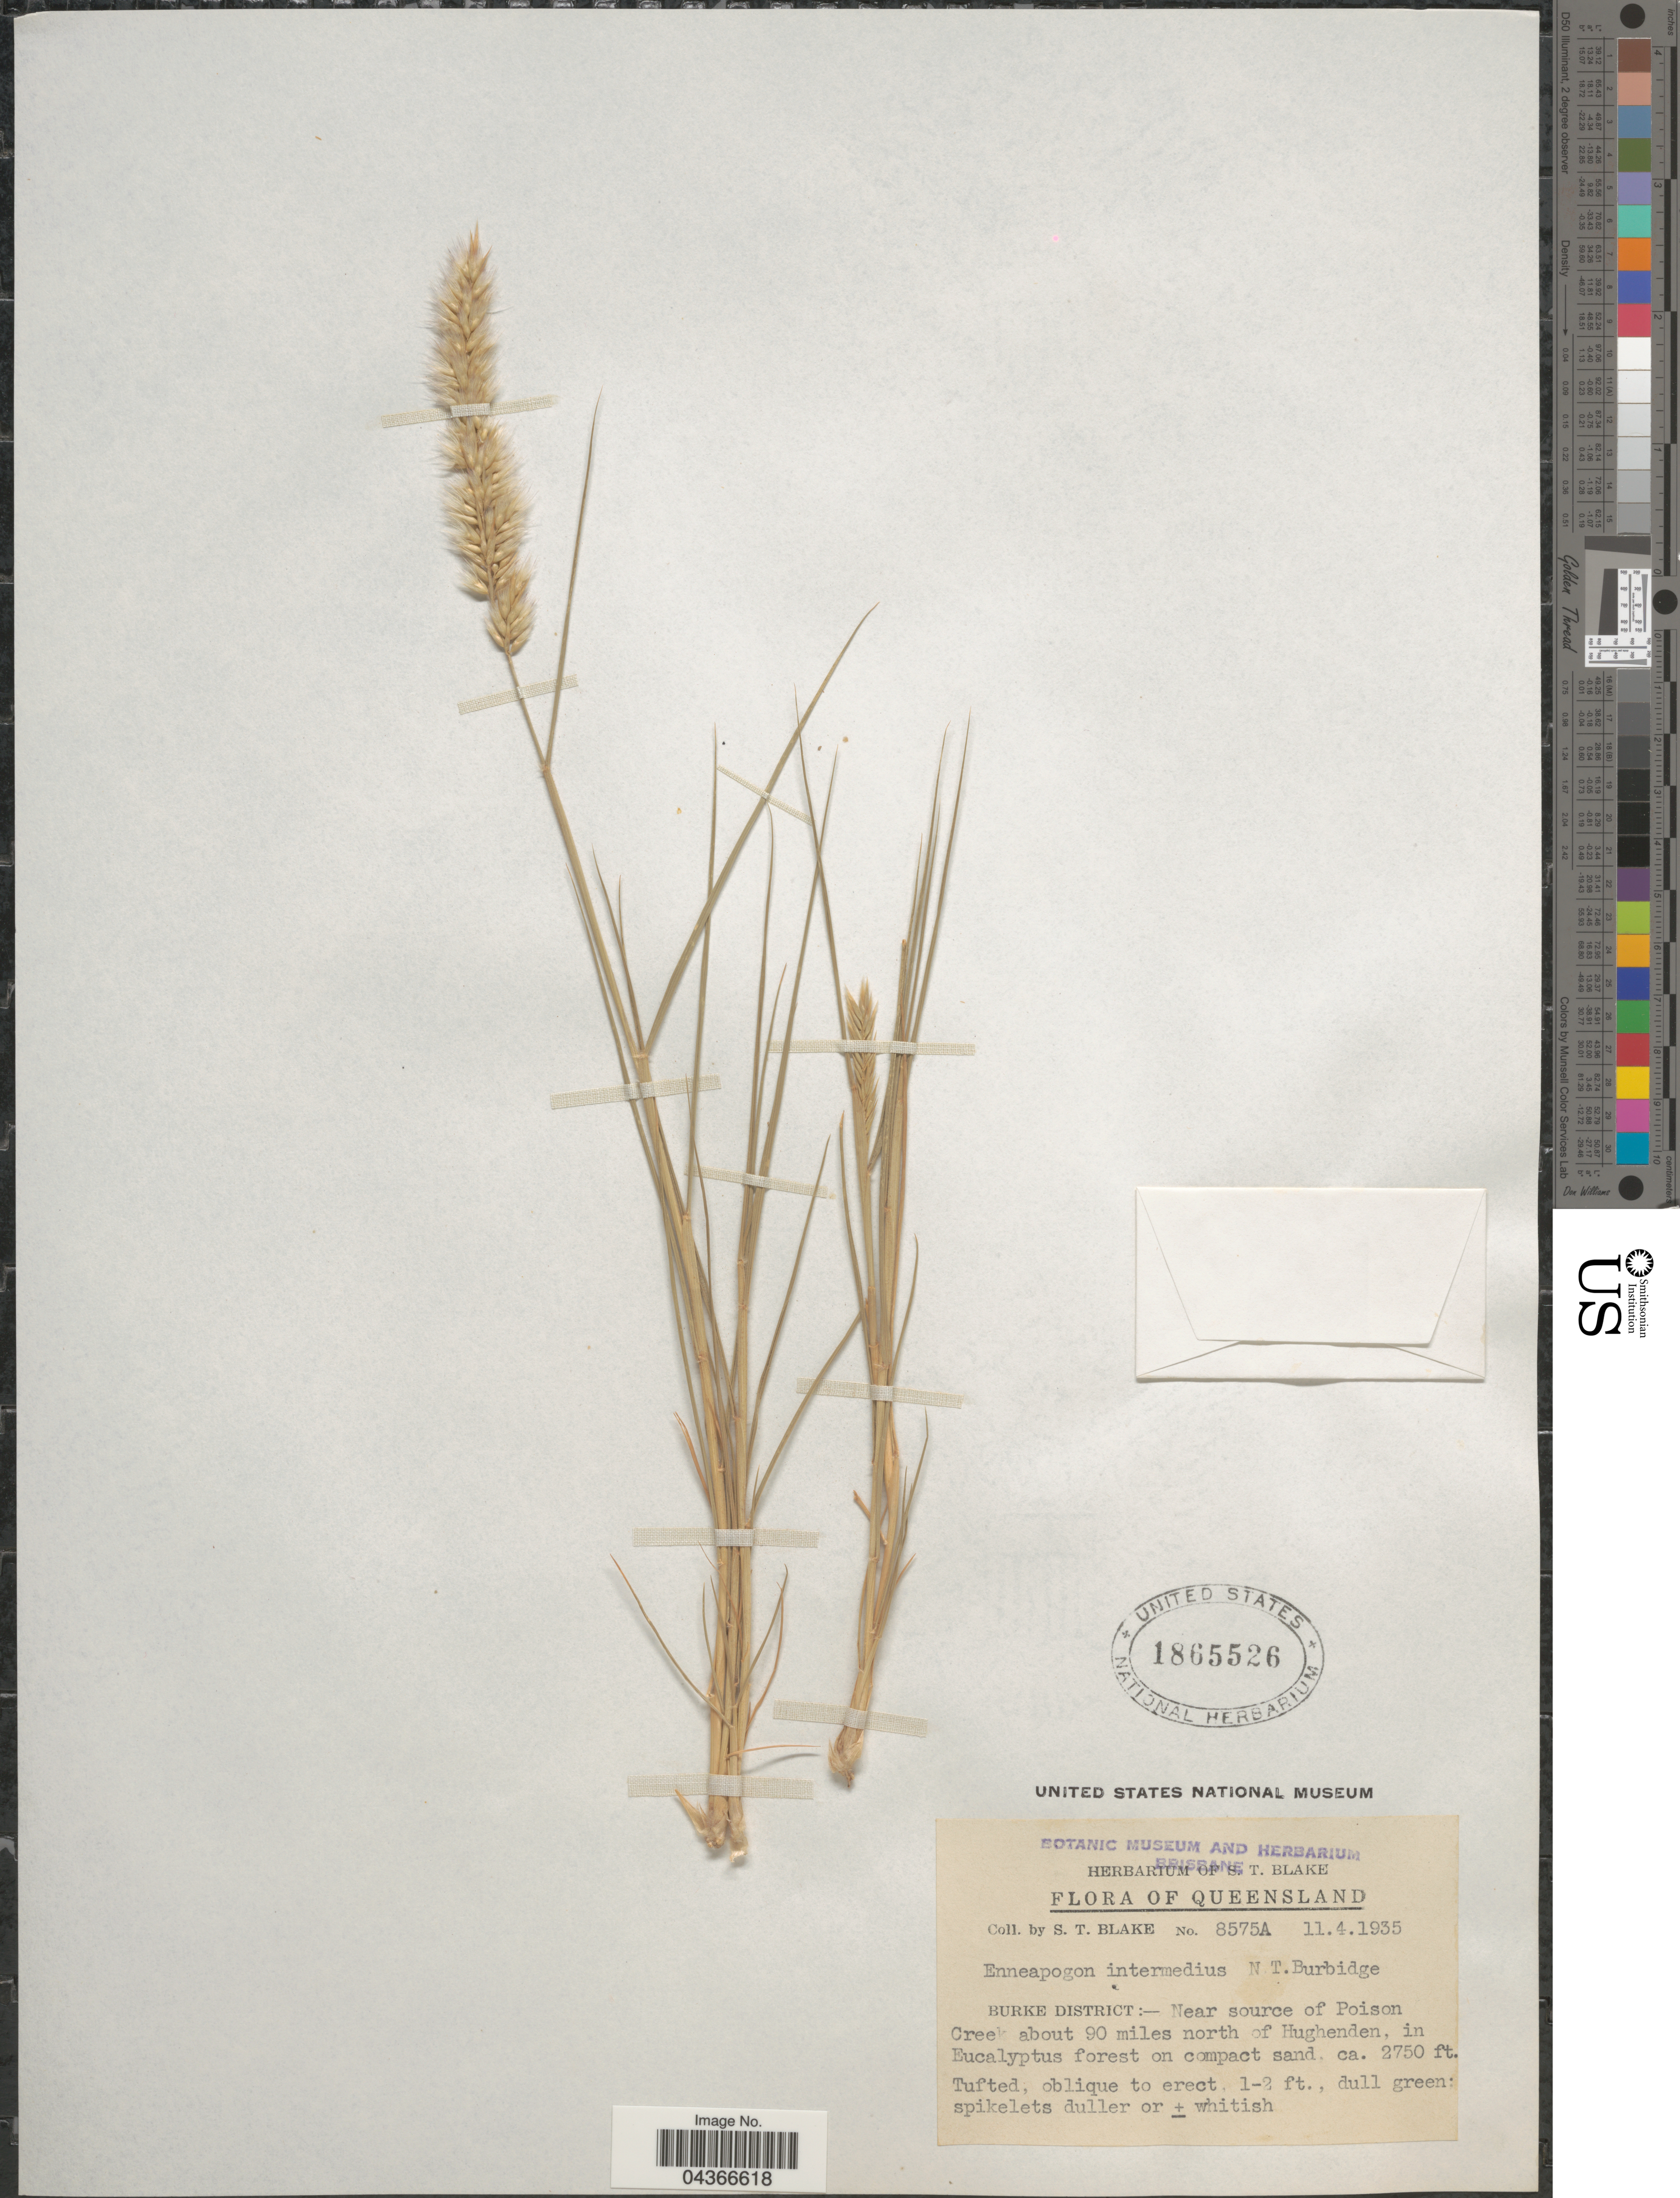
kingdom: Plantae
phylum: Tracheophyta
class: Liliopsida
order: Poales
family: Poaceae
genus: Enneapogon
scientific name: Enneapogon intermedius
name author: N.T. Burb.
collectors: S. T. Blake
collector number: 8575A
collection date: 1935-04-11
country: Australia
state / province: Queensland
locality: Burke District:- Near source of Poison Creek about 90 miles north of Hughenden.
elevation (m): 838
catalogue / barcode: US 1865526